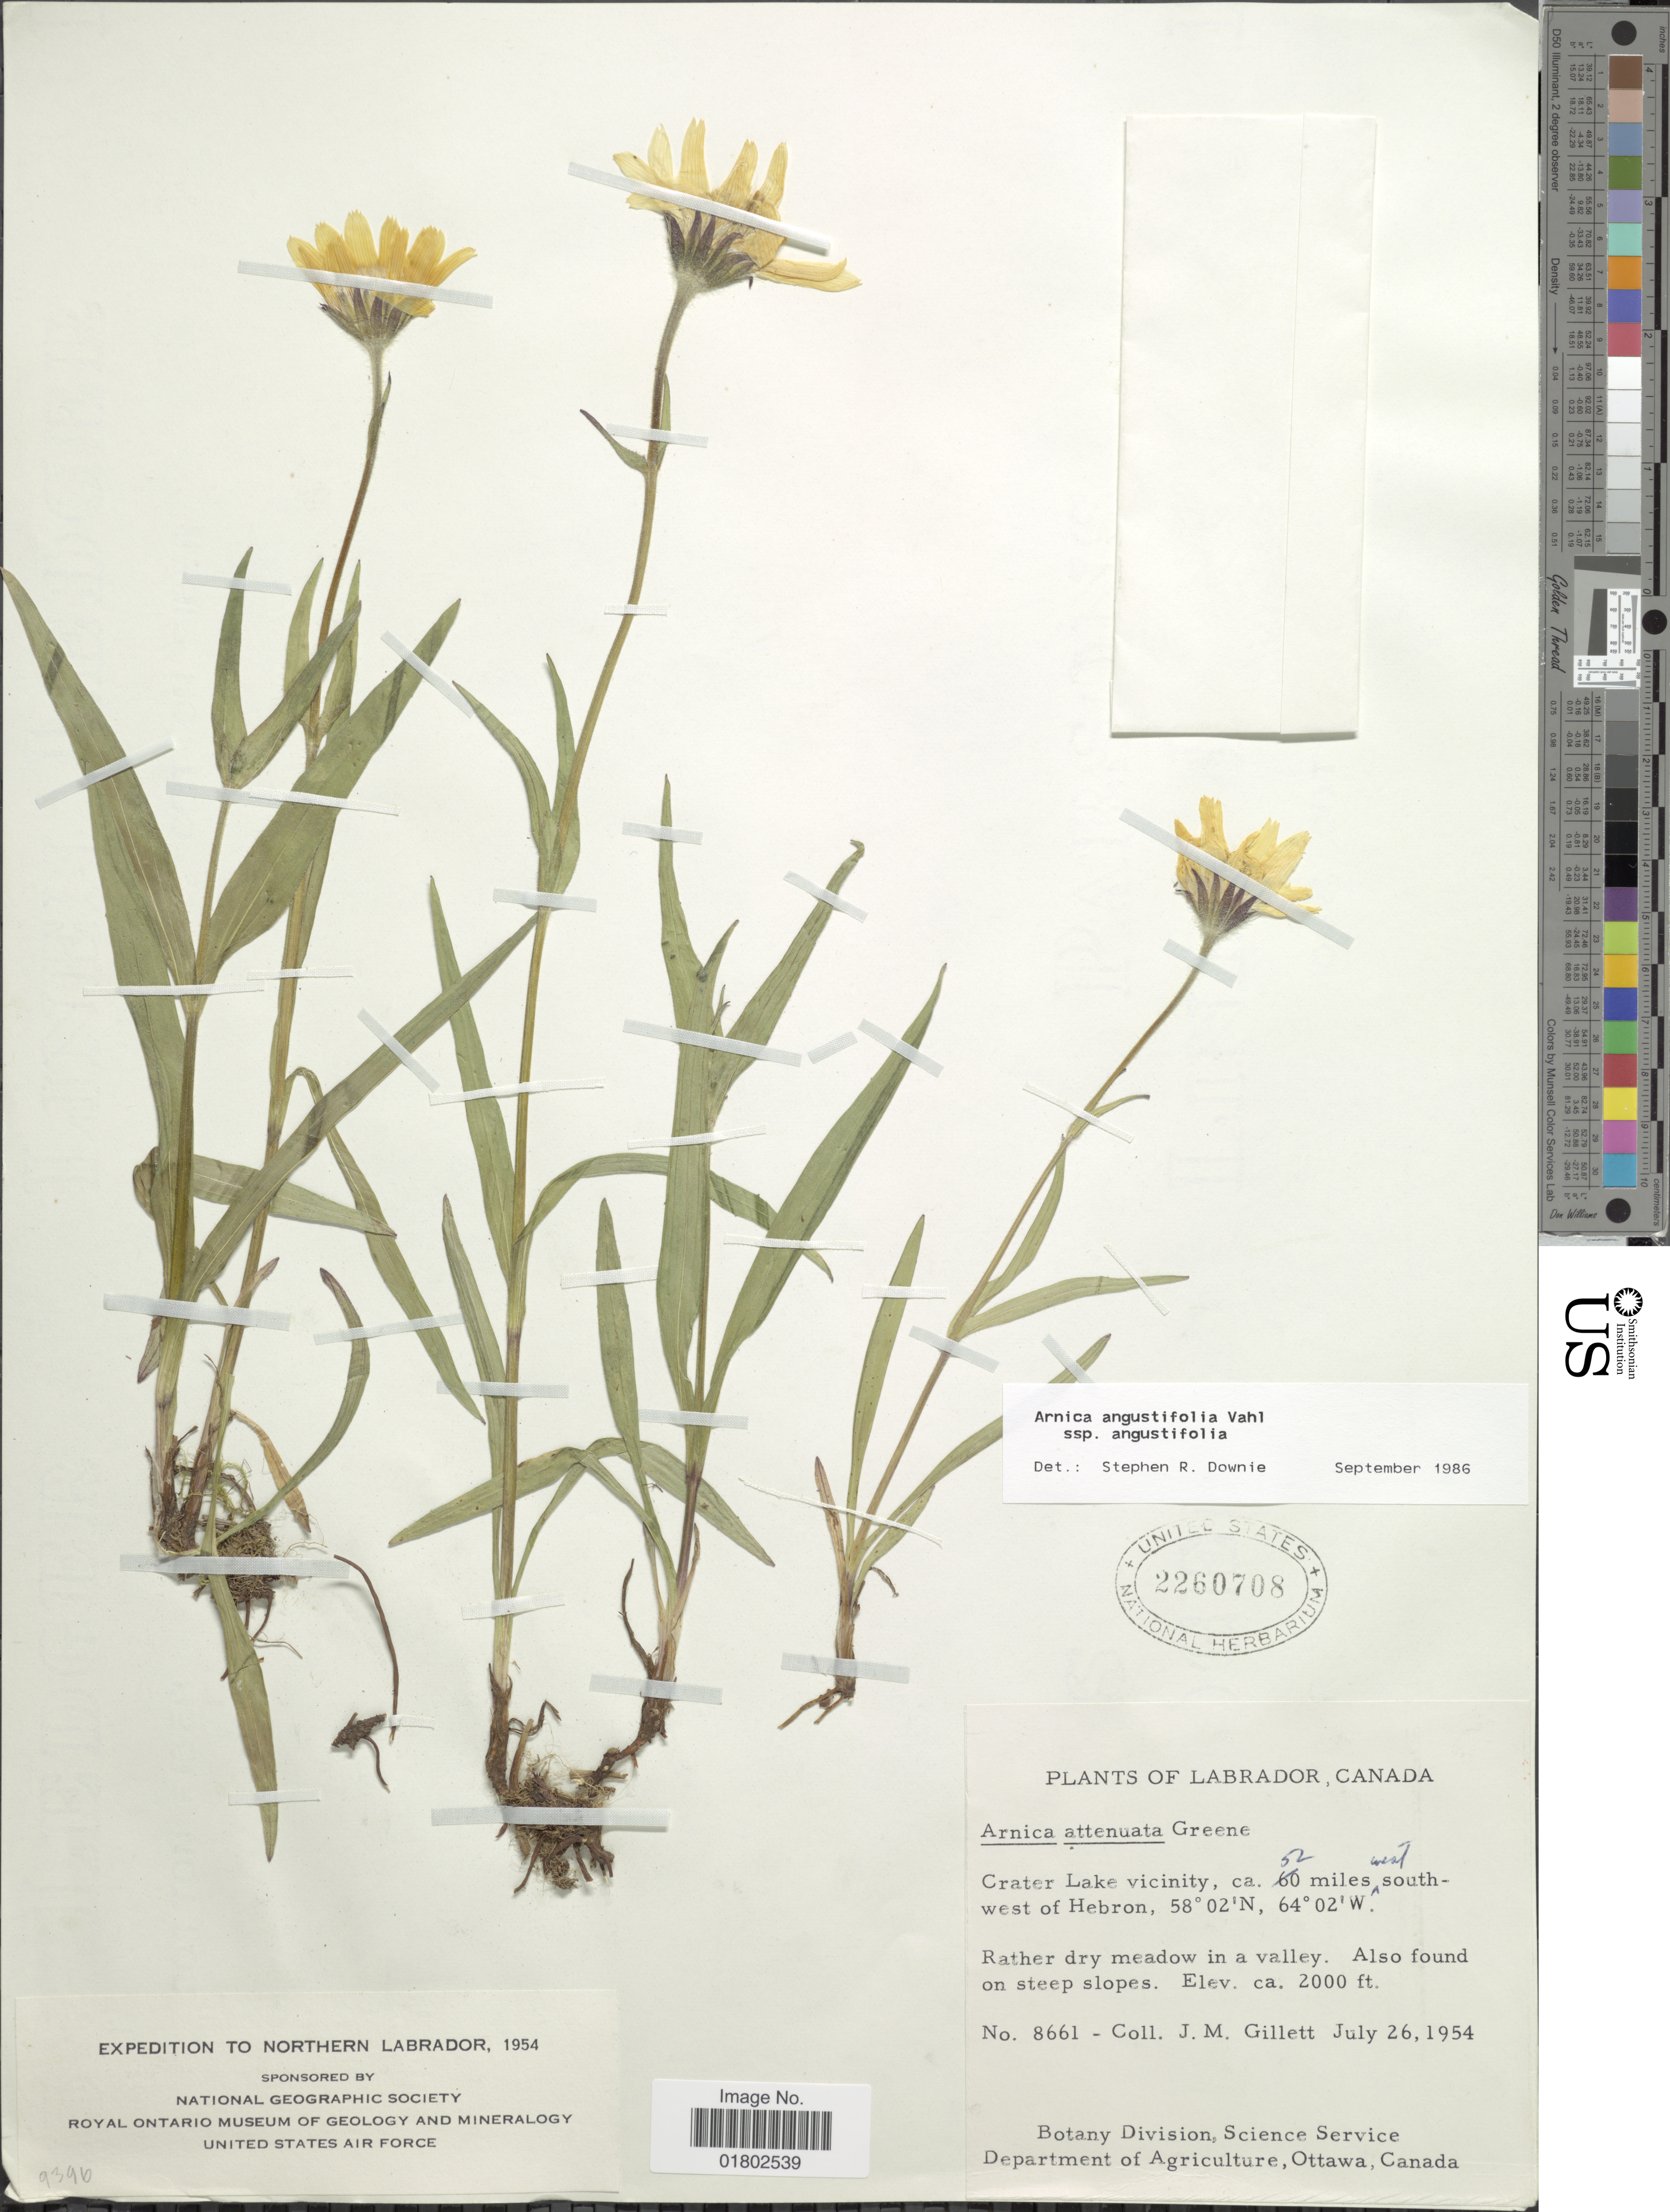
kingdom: Plantae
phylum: Tracheophyta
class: Magnoliopsida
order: Asterales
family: Asteraceae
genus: Arnica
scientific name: Arnica angustifolia subsp. angustifolia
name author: Vahl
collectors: J. M. Gillett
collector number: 8661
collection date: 1954-07-26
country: Canada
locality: Crater Lake Vicinity, ca. 52 miles westsouth-west of Hebron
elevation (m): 610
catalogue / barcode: US 2260708